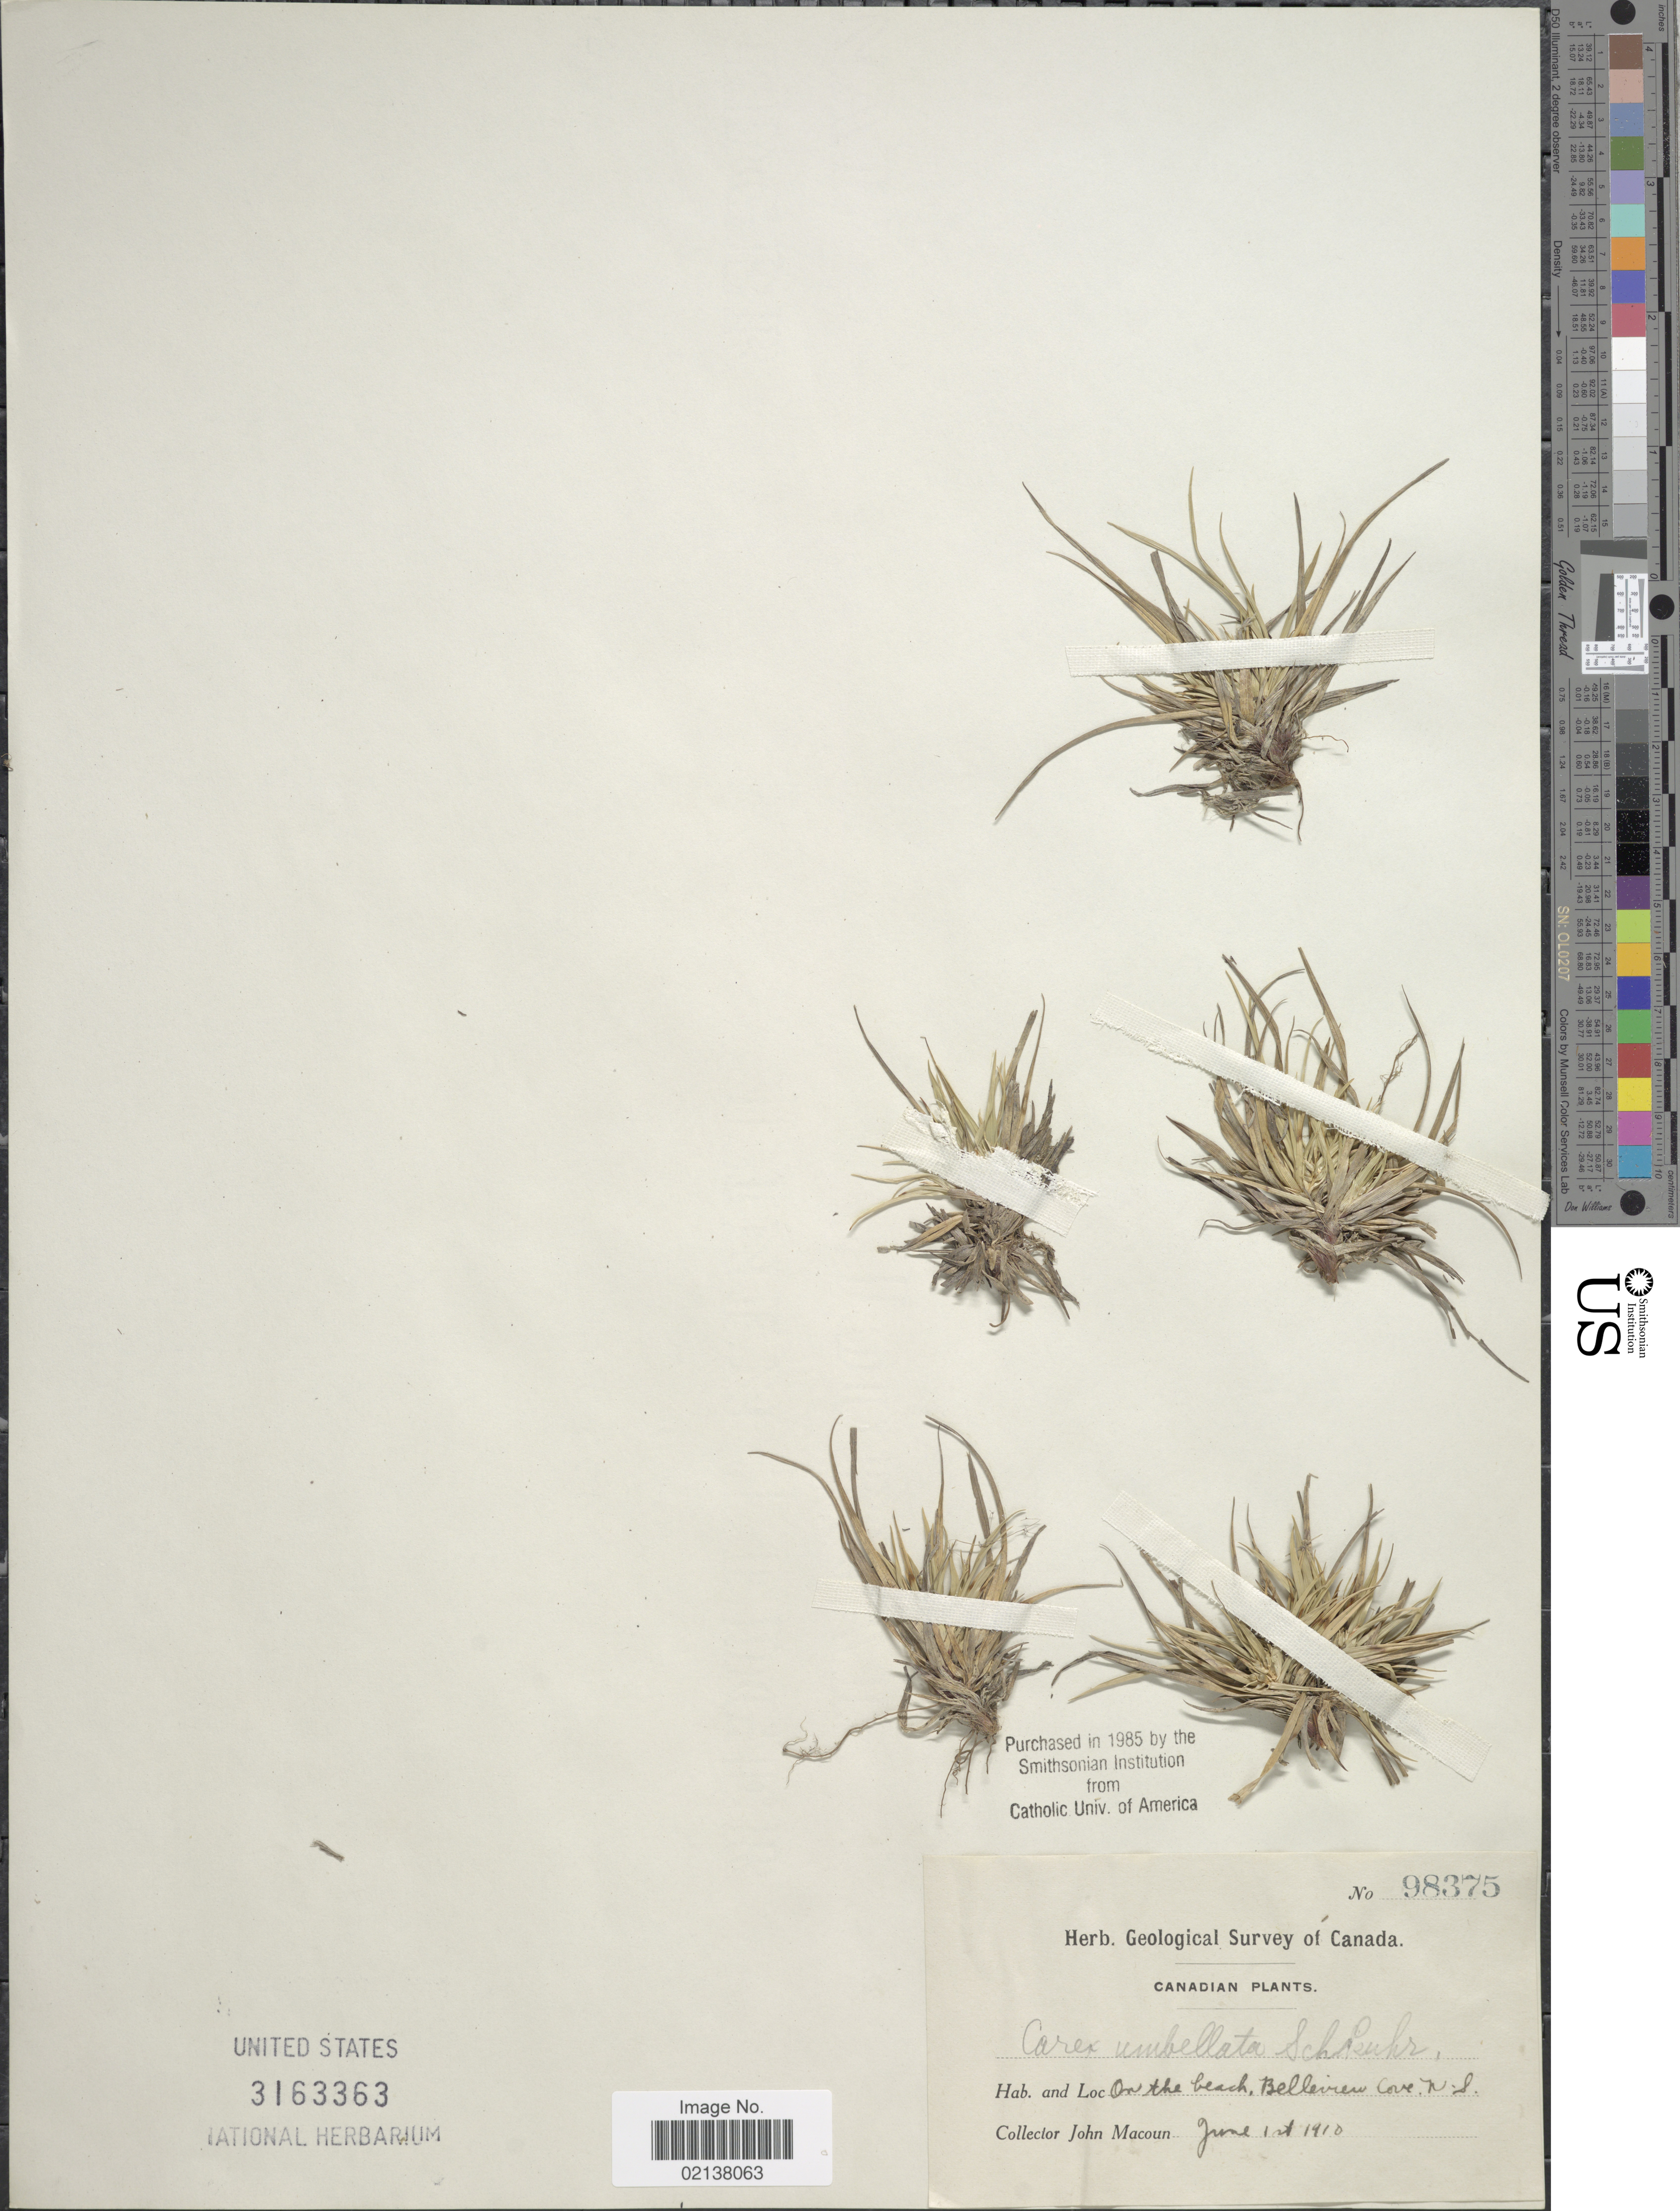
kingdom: Plantae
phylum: Tracheophyta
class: Liliopsida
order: Poales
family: Cyperaceae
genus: Carex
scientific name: Carex umbellata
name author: Schkuhr ex Willd.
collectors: J. Macoun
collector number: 98375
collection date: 1910-06-01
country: Canada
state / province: Nova Scotia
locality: On the beach, Belleview Cove, N.S.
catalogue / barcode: US 3163363